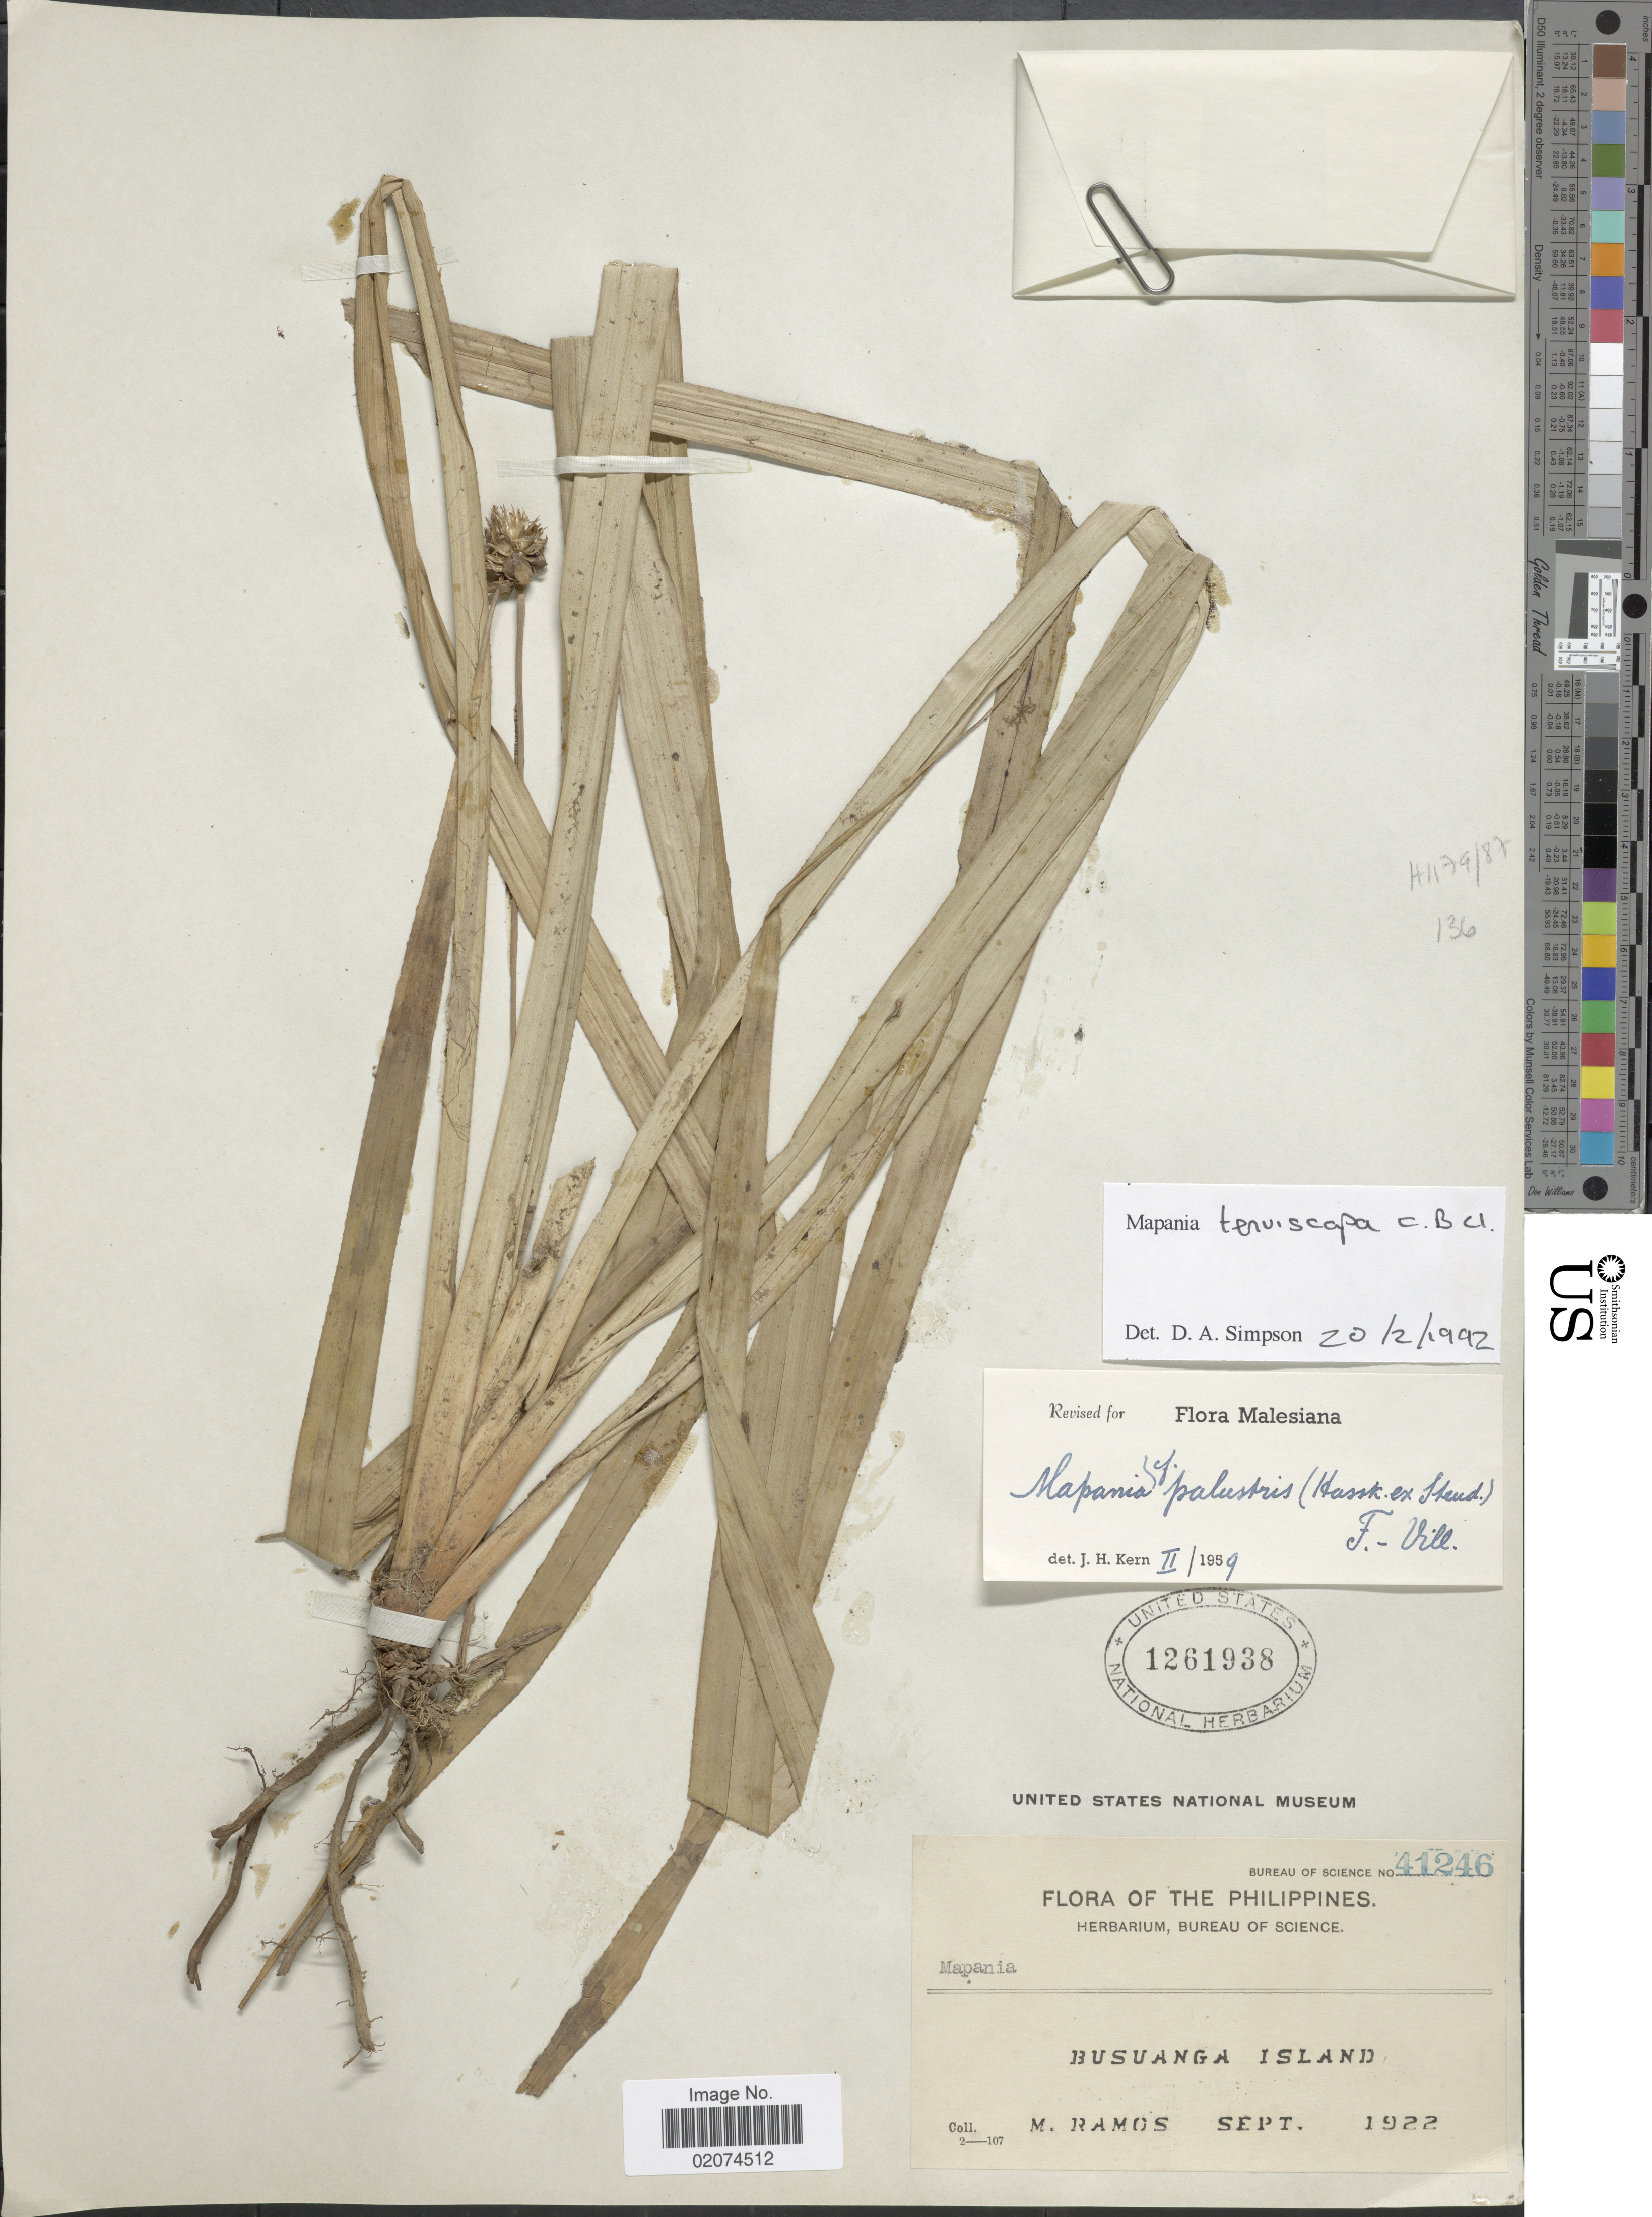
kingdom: Plantae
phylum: Tracheophyta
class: Liliopsida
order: Poales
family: Cyperaceae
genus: Mapania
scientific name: Mapania tenuiscapa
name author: C.B. Clarke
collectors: M. Ramos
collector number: Bureau of Science41246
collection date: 1922-09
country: Philippines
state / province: Mimaropa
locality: Busuanga Island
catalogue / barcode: US 1261938